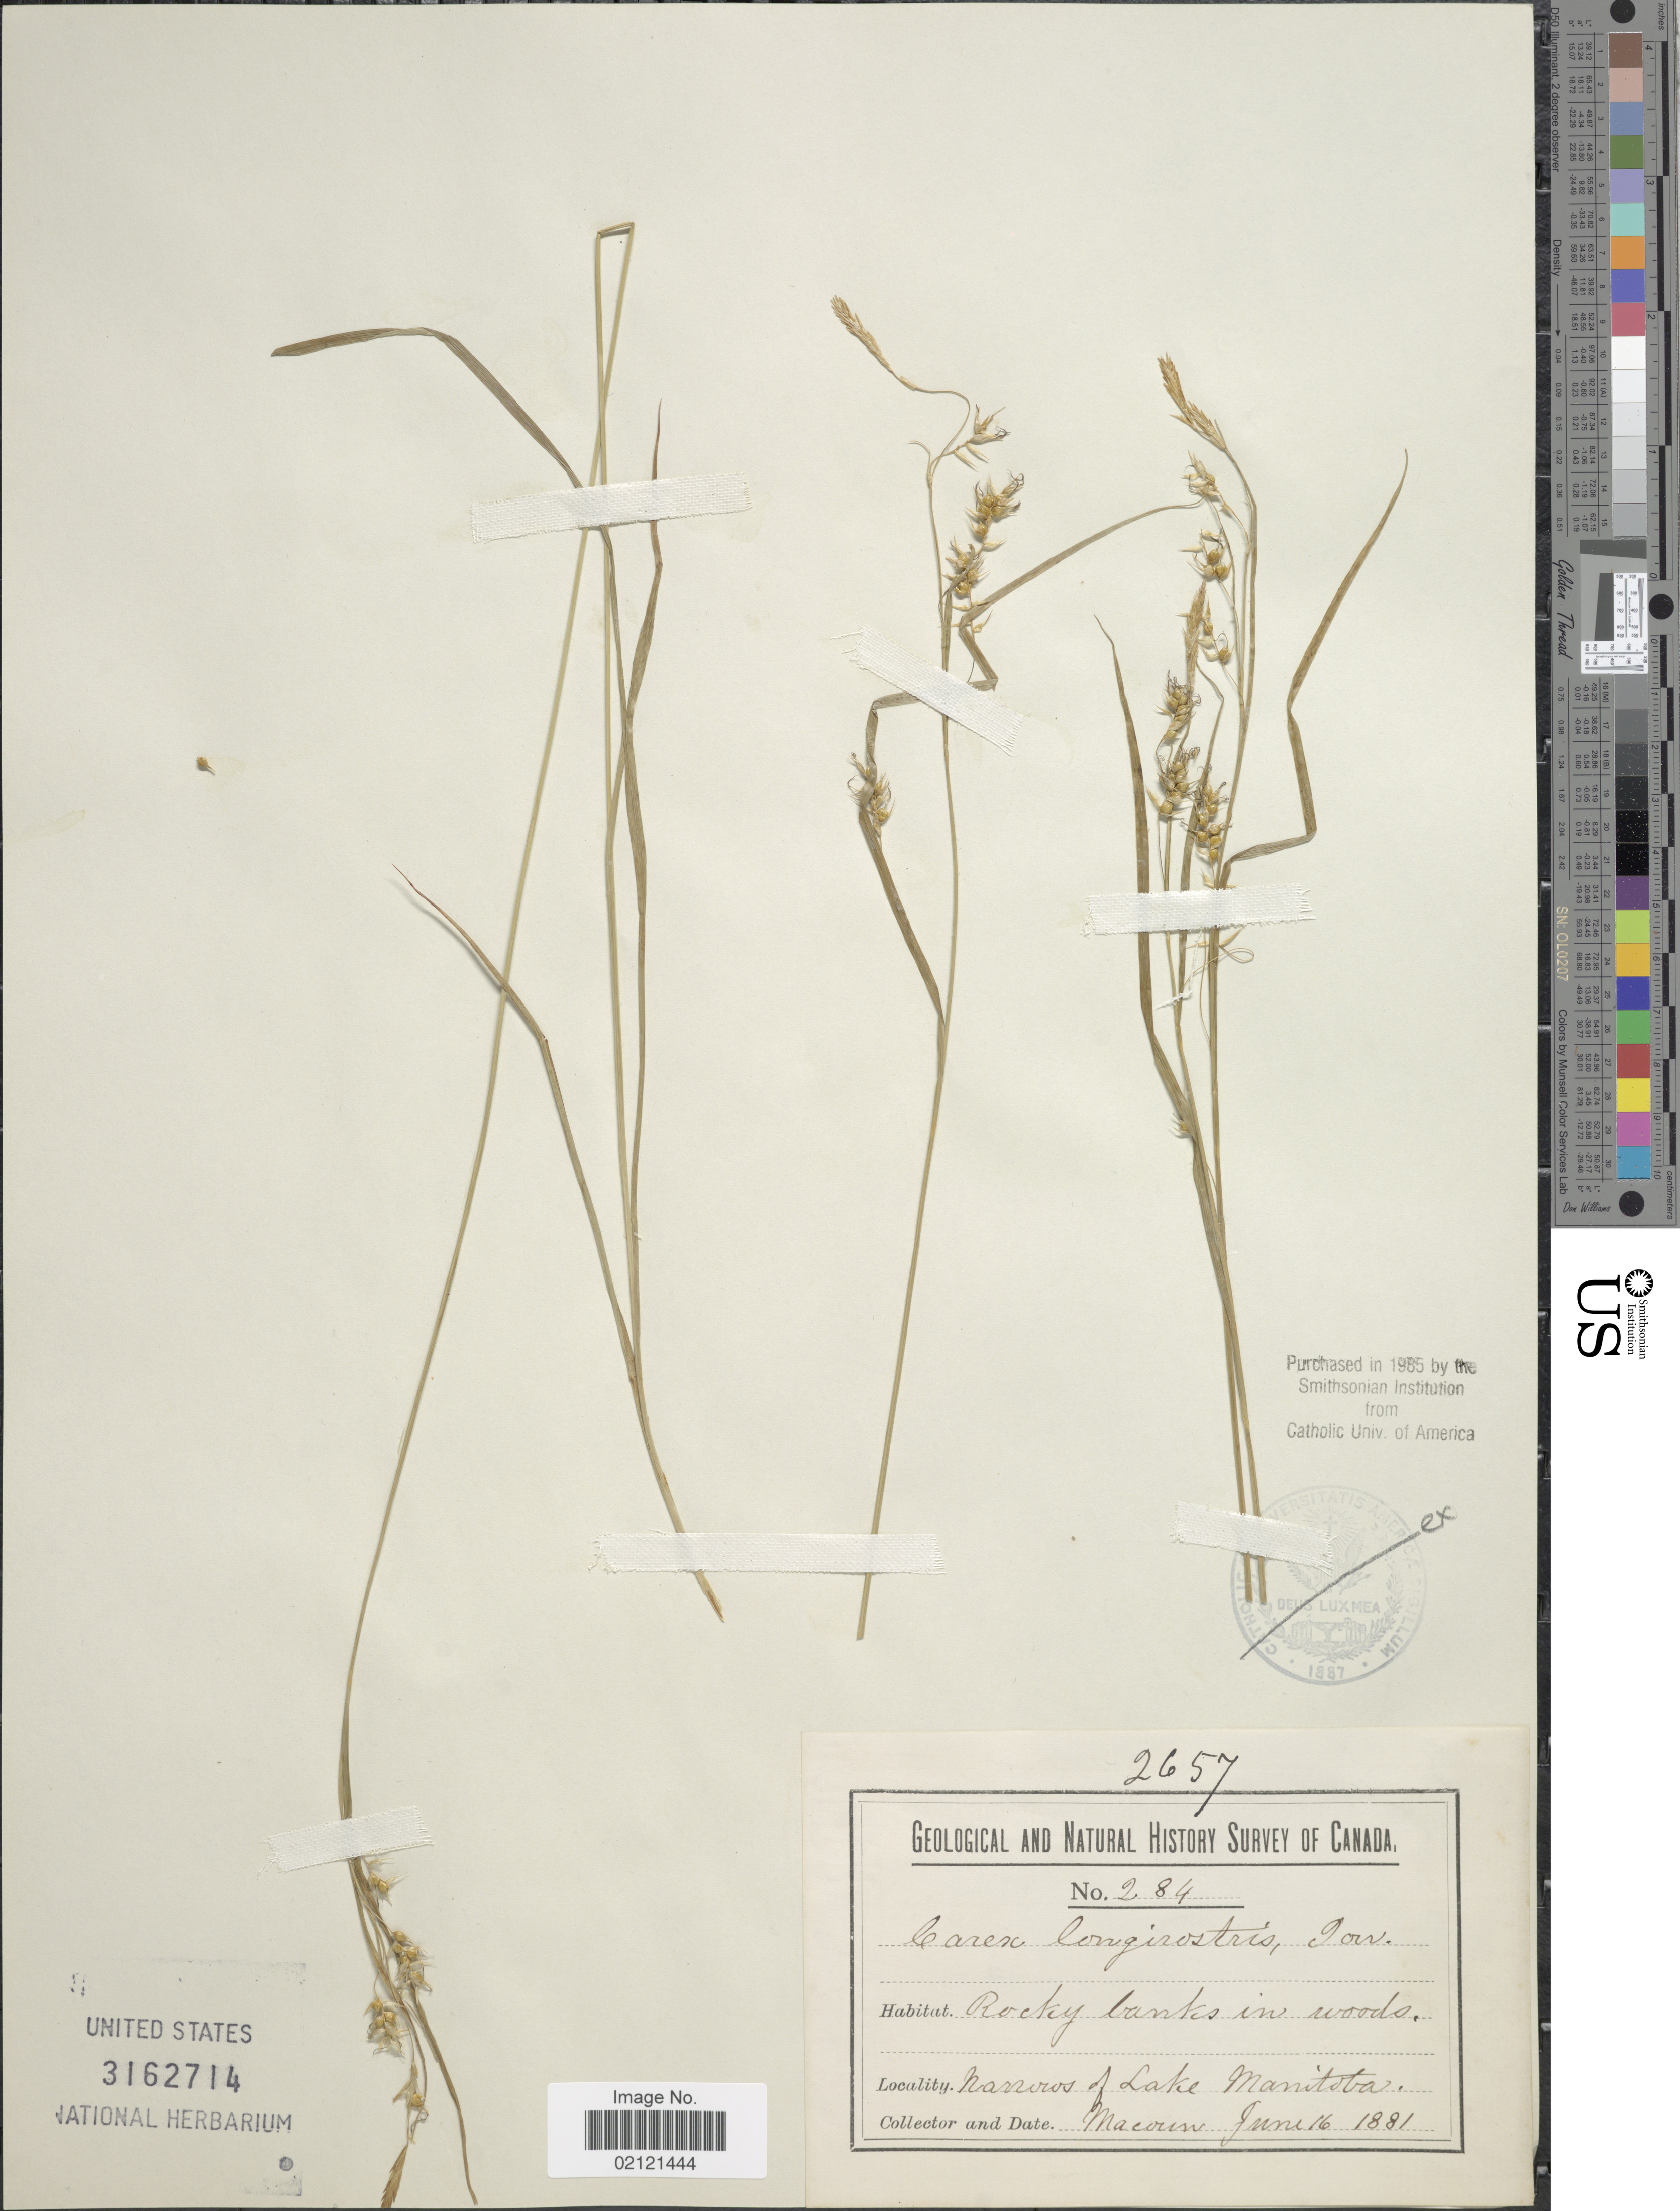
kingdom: Plantae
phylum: Tracheophyta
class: Liliopsida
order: Poales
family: Cyperaceae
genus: Carex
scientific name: Carex sprengelii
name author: Dewey ex Spreng.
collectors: -- Macoun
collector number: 284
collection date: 1881-06-16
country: Canada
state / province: Manitoba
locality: Narrows of Lake Manitoba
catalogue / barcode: US 3162714